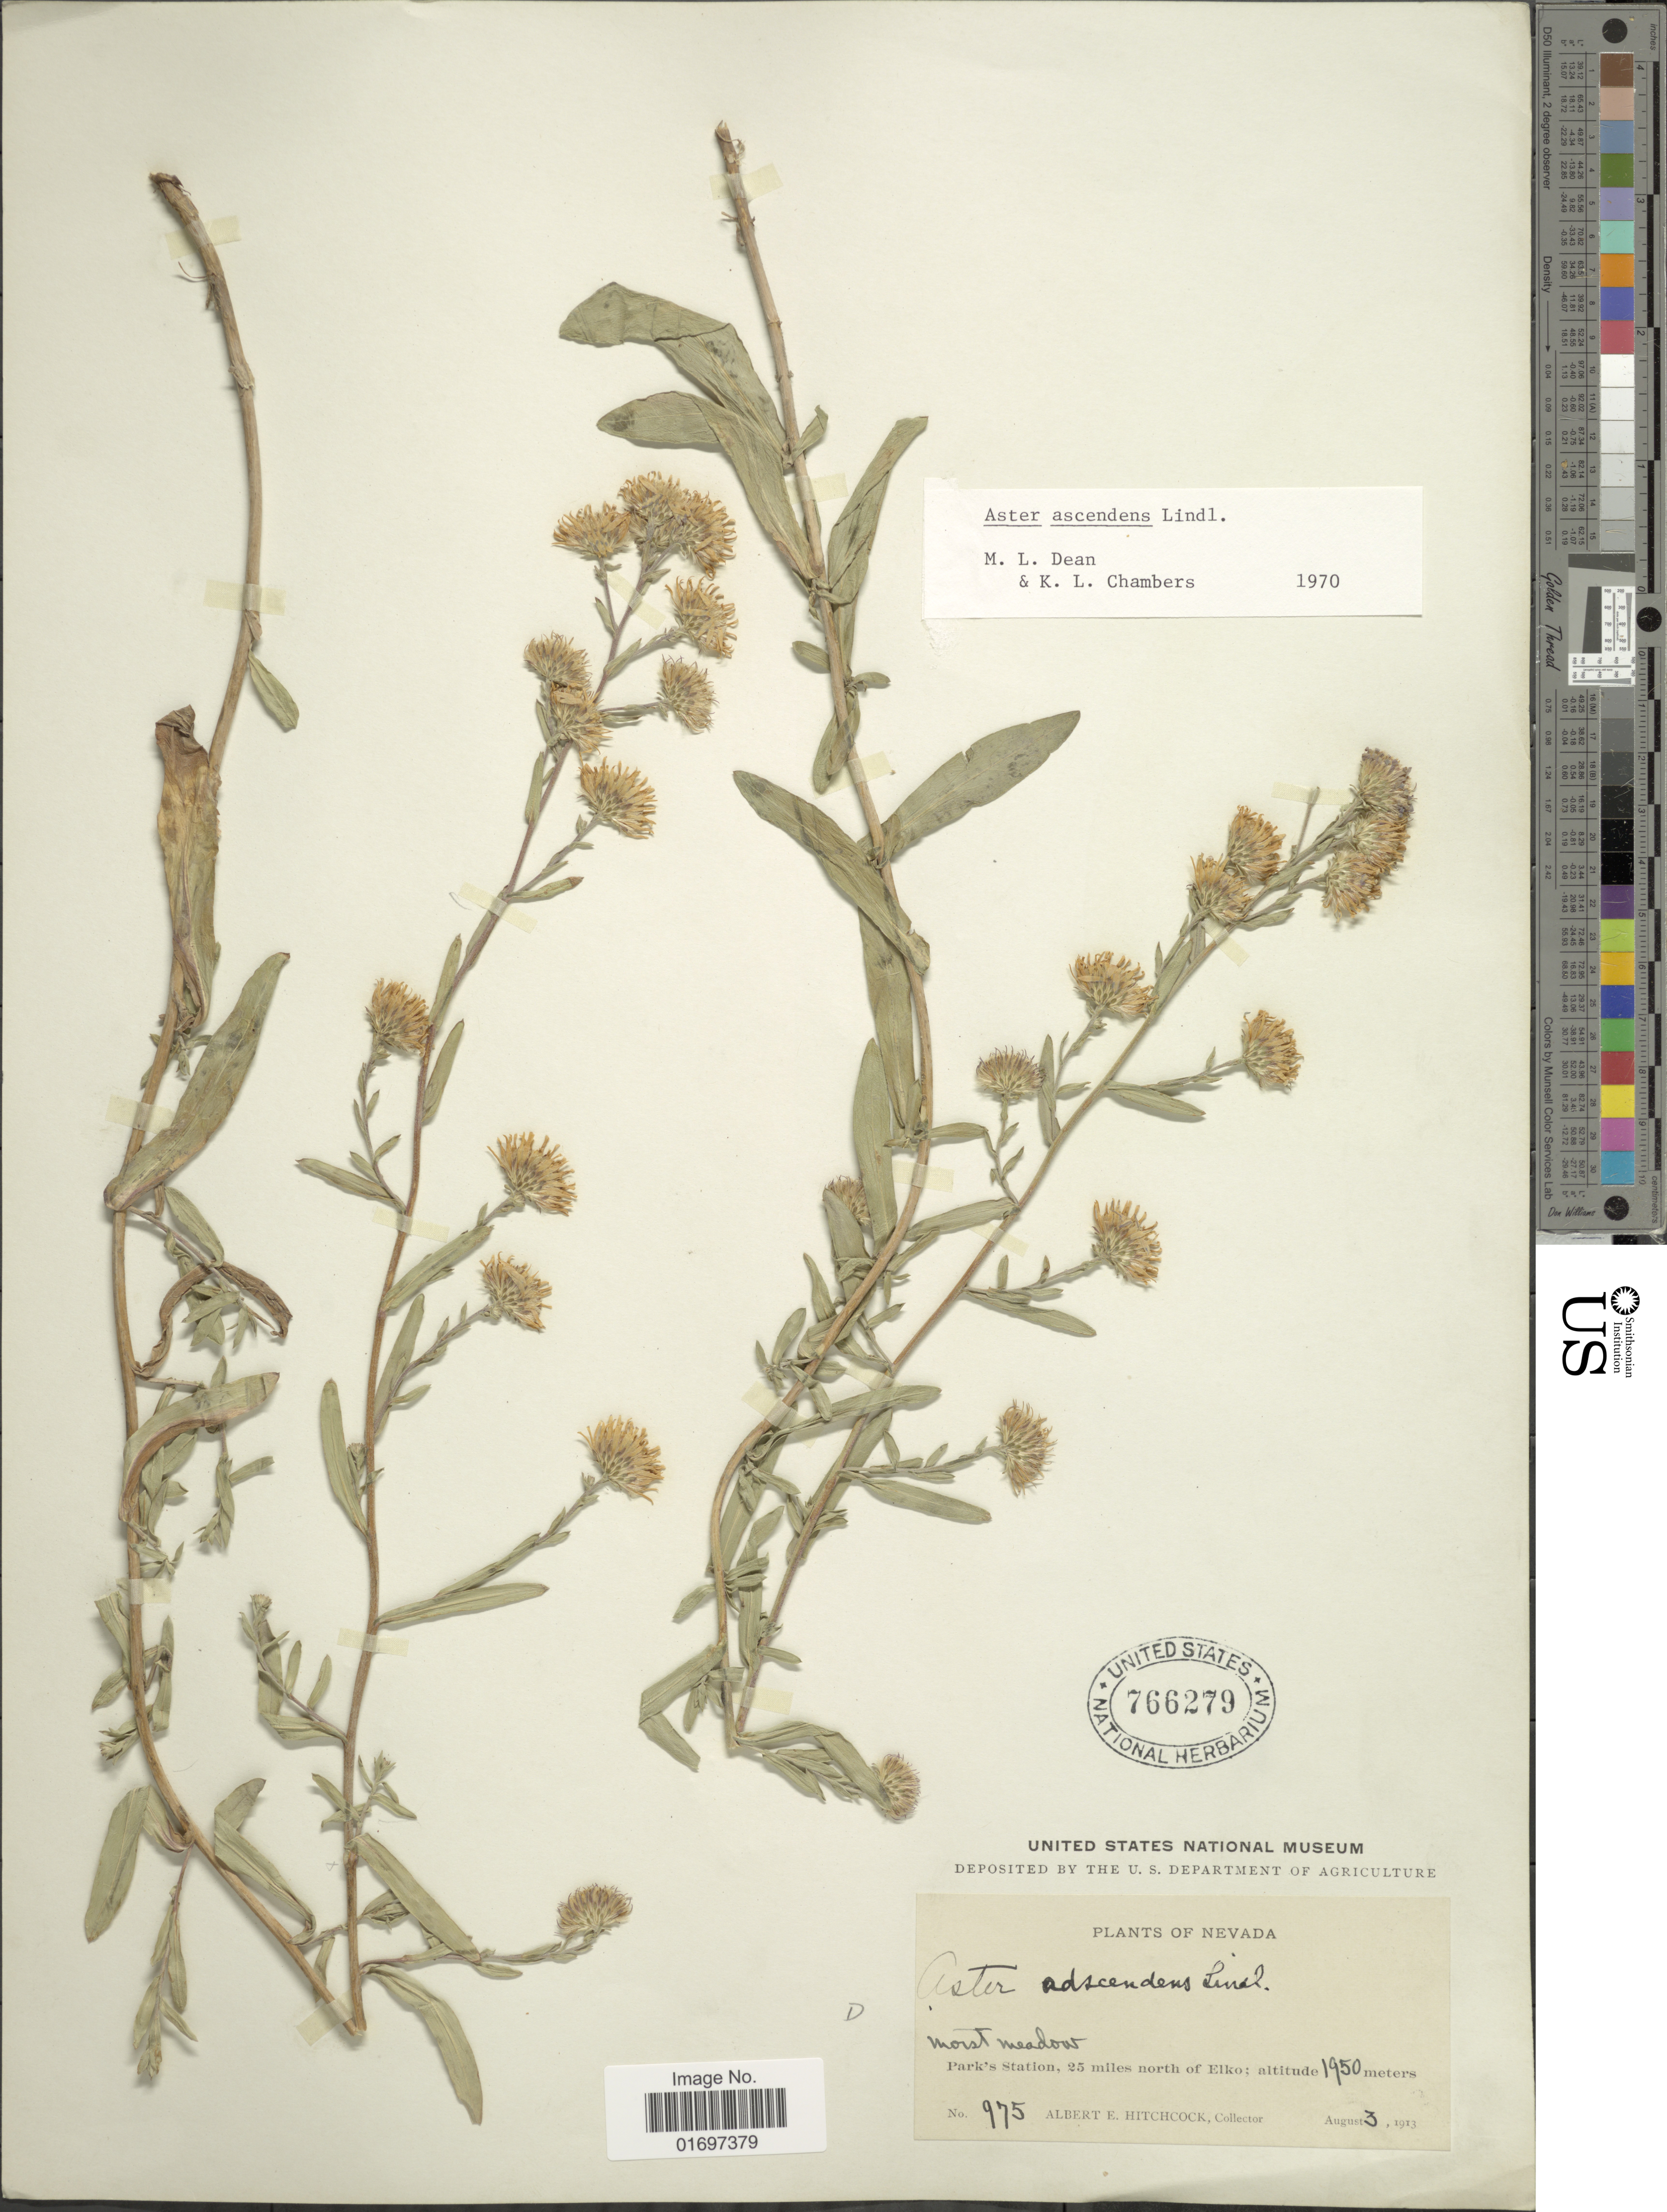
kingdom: Plantae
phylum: Tracheophyta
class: Magnoliopsida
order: Asterales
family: Asteraceae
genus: Symphyotrichum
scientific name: Symphyotrichum ascendens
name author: (Lindl.) G.L. Nesom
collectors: A. Hitchcock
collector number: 975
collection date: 1913-08-03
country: United States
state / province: Nevada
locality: Nevada. Park's Station, 25 miles north of Elko.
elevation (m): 1950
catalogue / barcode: US 766279